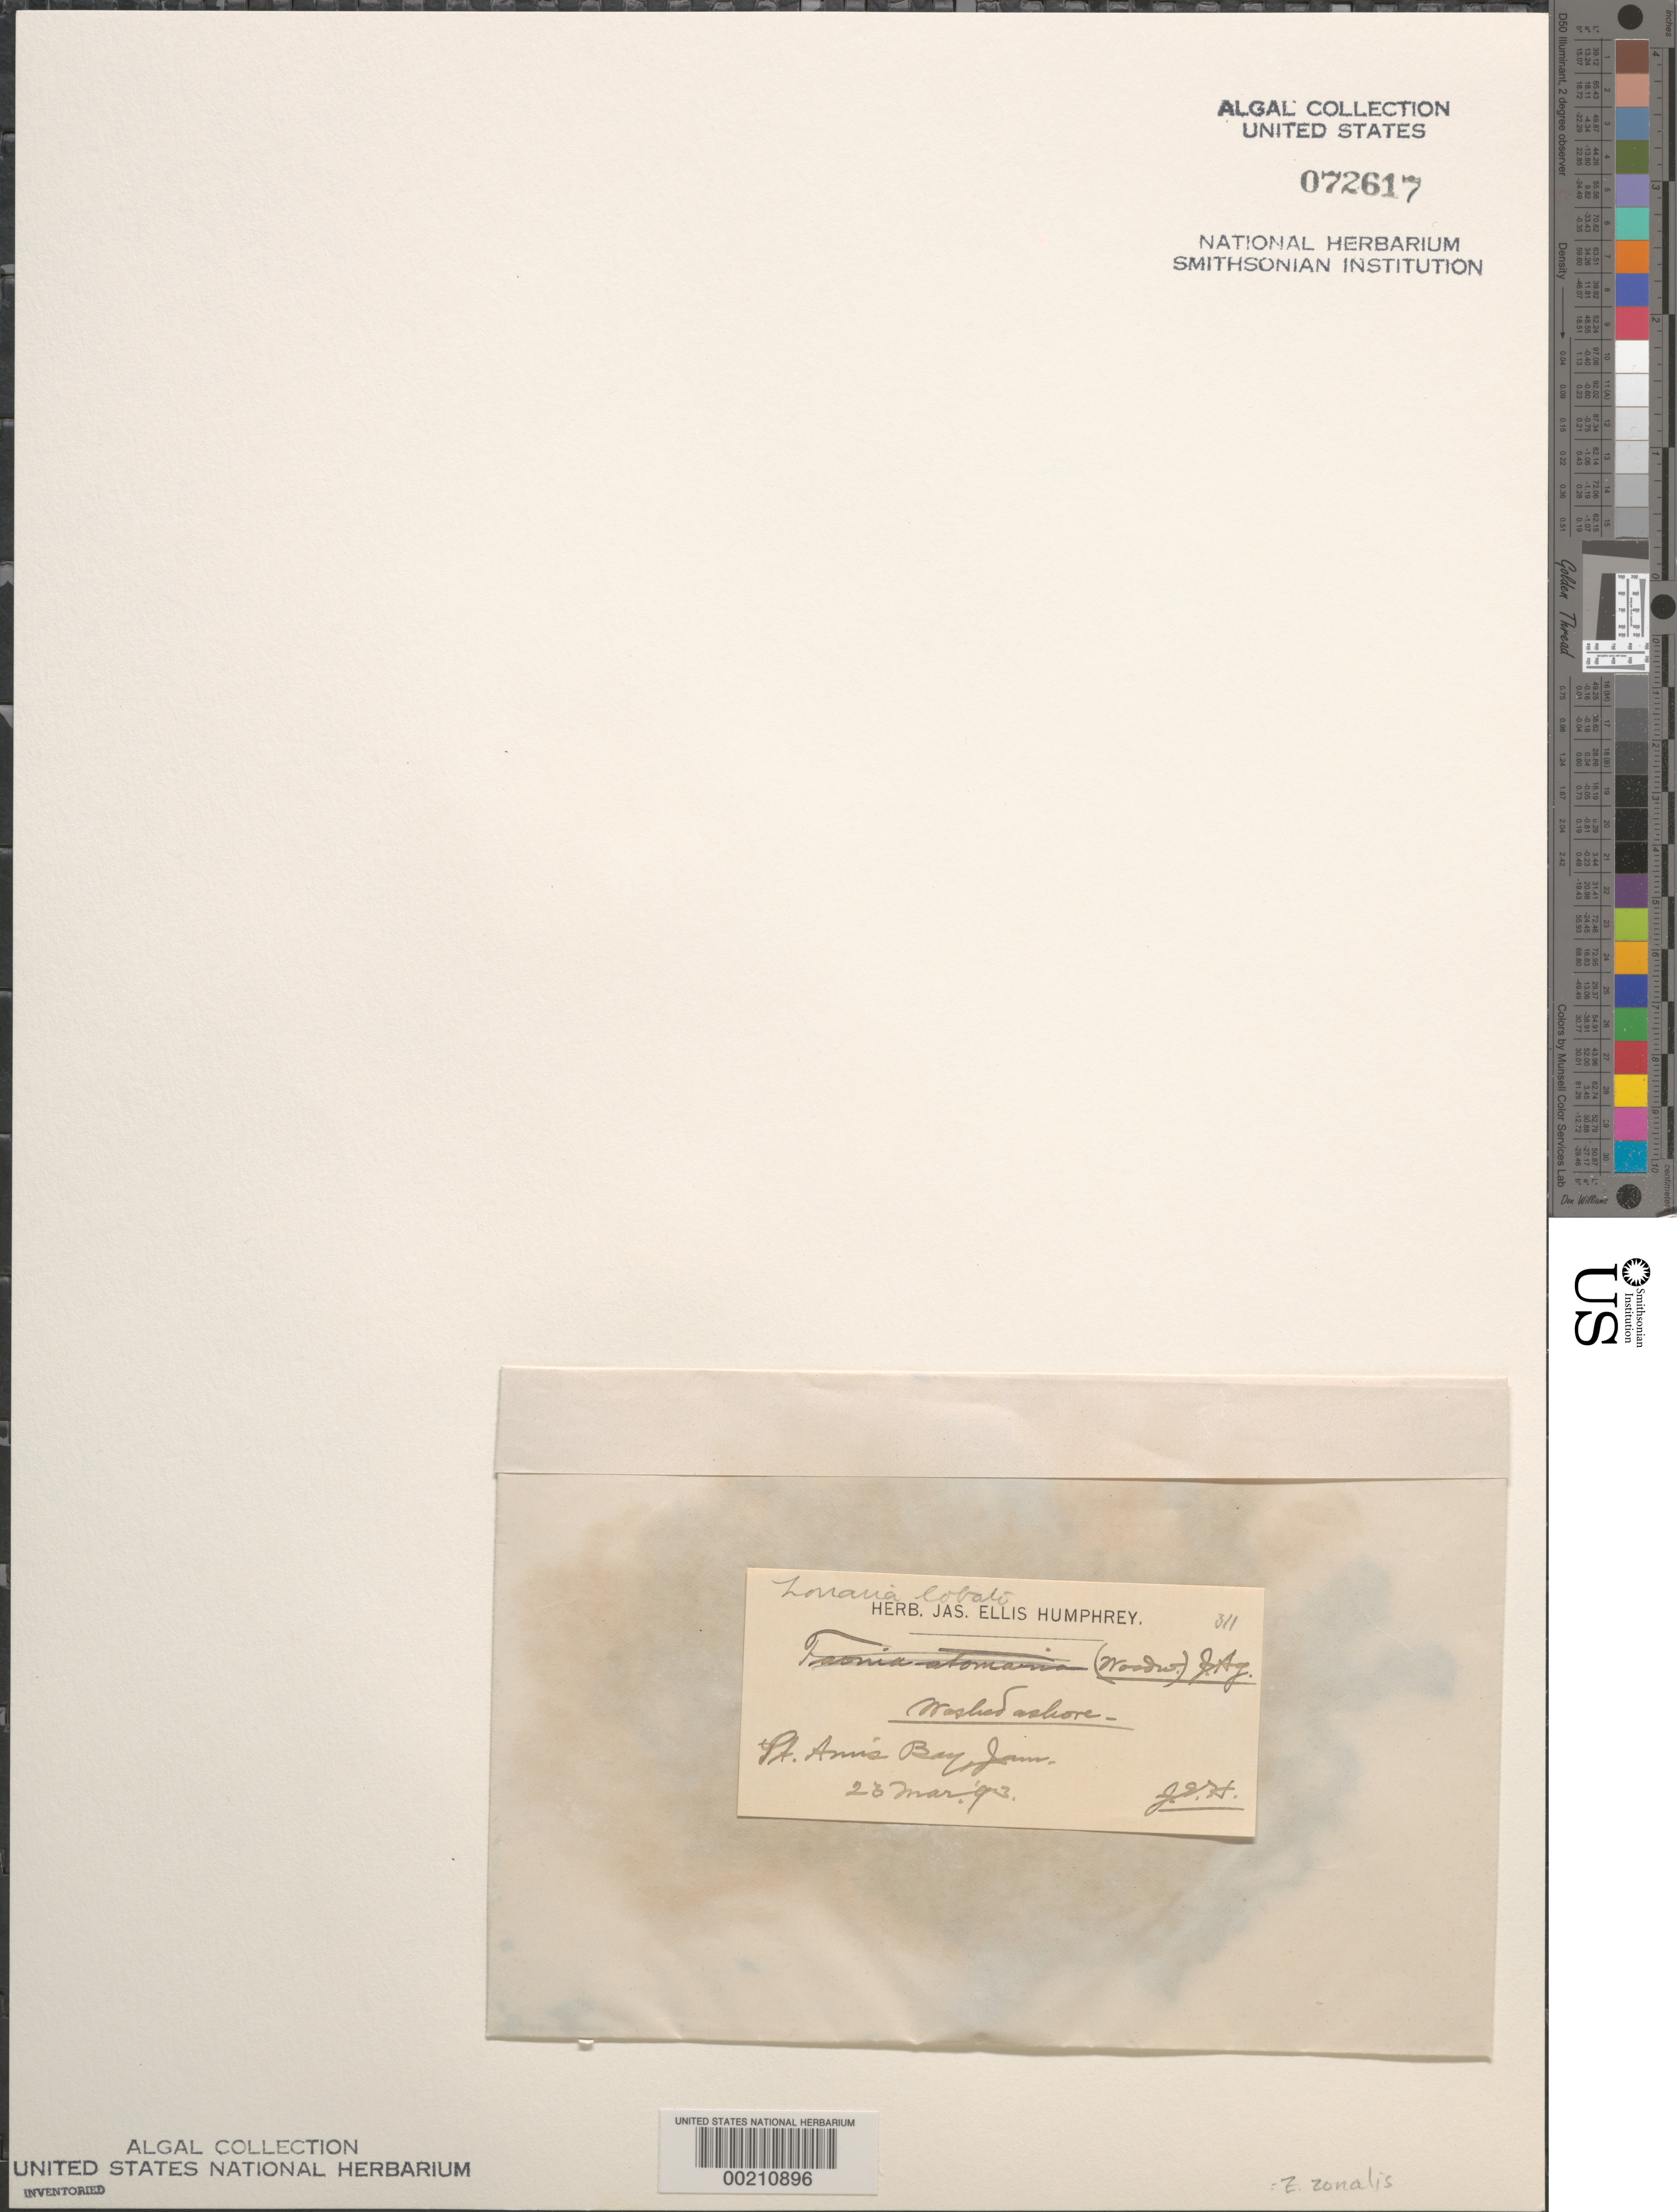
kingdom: Chromista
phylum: Ochrophyta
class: Phaeophyceae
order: Dictyotales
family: Dictyotaceae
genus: Stypopodium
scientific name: Stypopodium zonale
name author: (J.V.Lamouroux) Papenf.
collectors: J. Humphrey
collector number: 311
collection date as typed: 23 Mar 1893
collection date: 1893-03-23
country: Jamaica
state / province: Saint Ann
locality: St. Ann's Bay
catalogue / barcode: US 72617